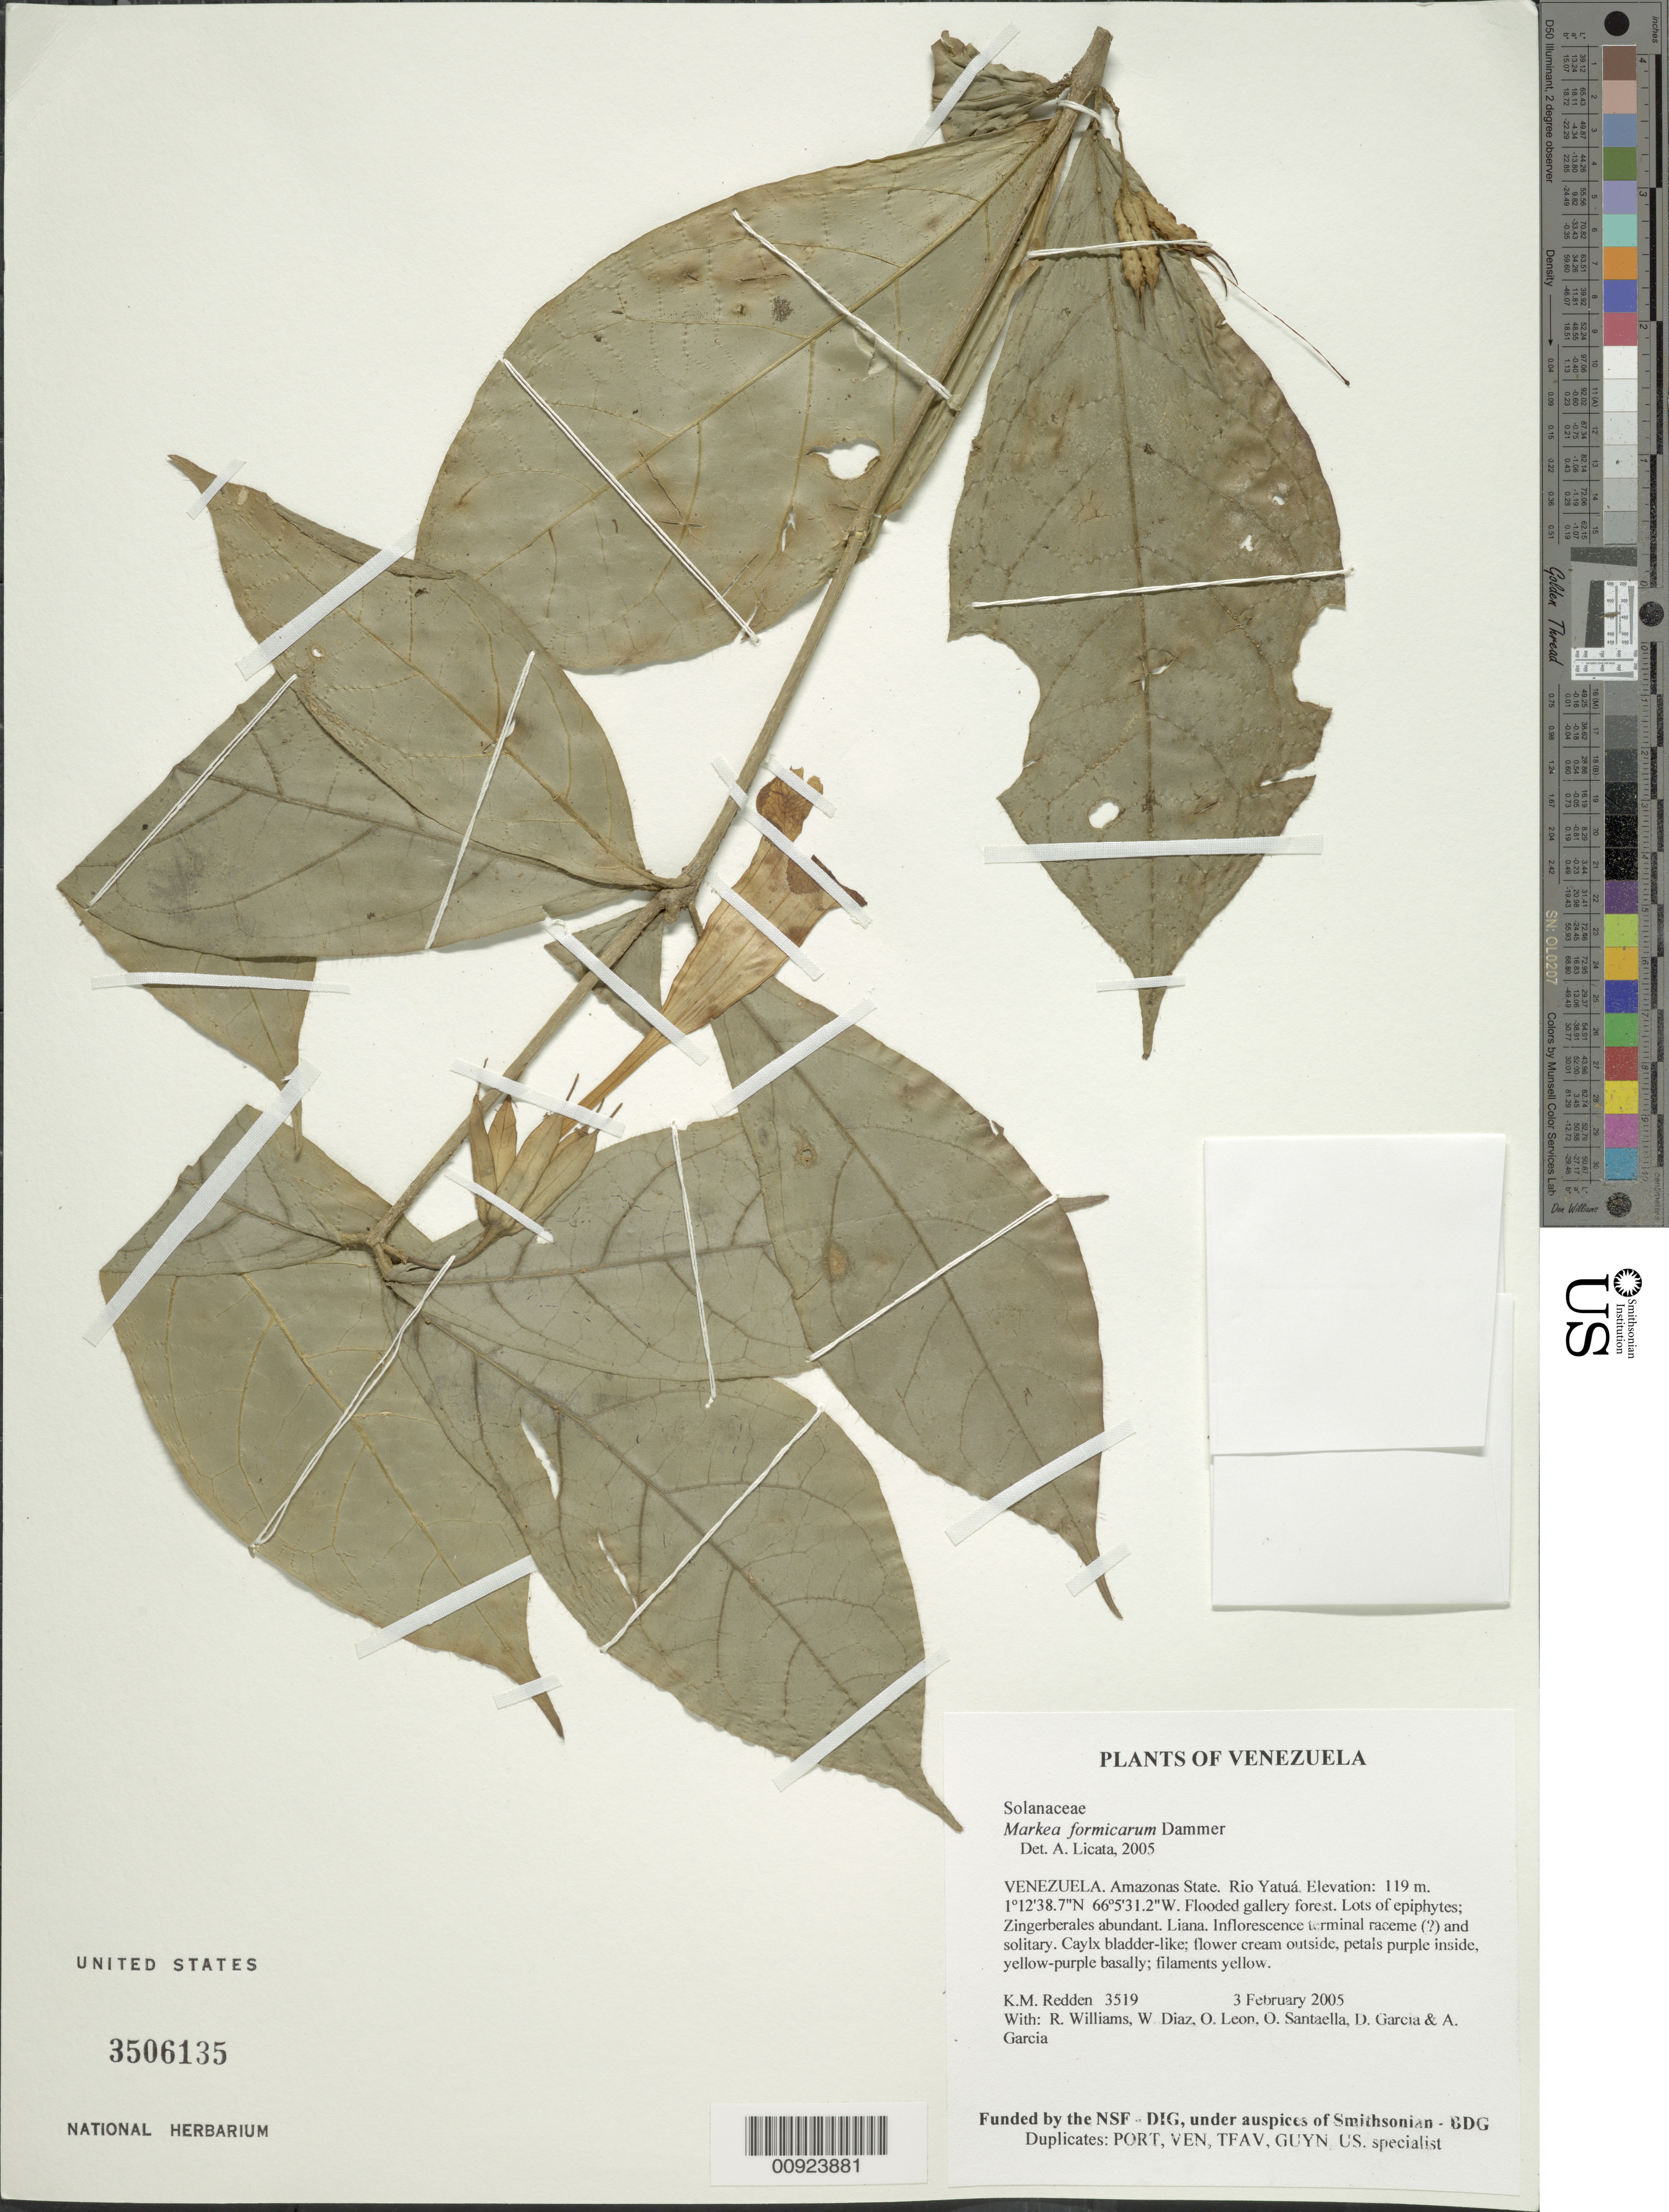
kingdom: Plantae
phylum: Tracheophyta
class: Magnoliopsida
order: Solanales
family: Solanaceae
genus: Markea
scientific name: Markea formicarum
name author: Dammer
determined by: Licata, A., (PORT), Univ. Nac. Exp. de los Llanos Ezequiel Zamora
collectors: K. M. Redden, R. Williams, W. Díaz P., O. León, O. Santaella, D. Garcia & A. Garcia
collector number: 3519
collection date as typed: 3 February 2005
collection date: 2005-02-03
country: Venezuela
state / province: Amazonas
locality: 15 - Rio Yatuá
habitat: Flooded gallery forest. Lots of epiphytes; Zingerberales abundant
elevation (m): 119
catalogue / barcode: US 3506135